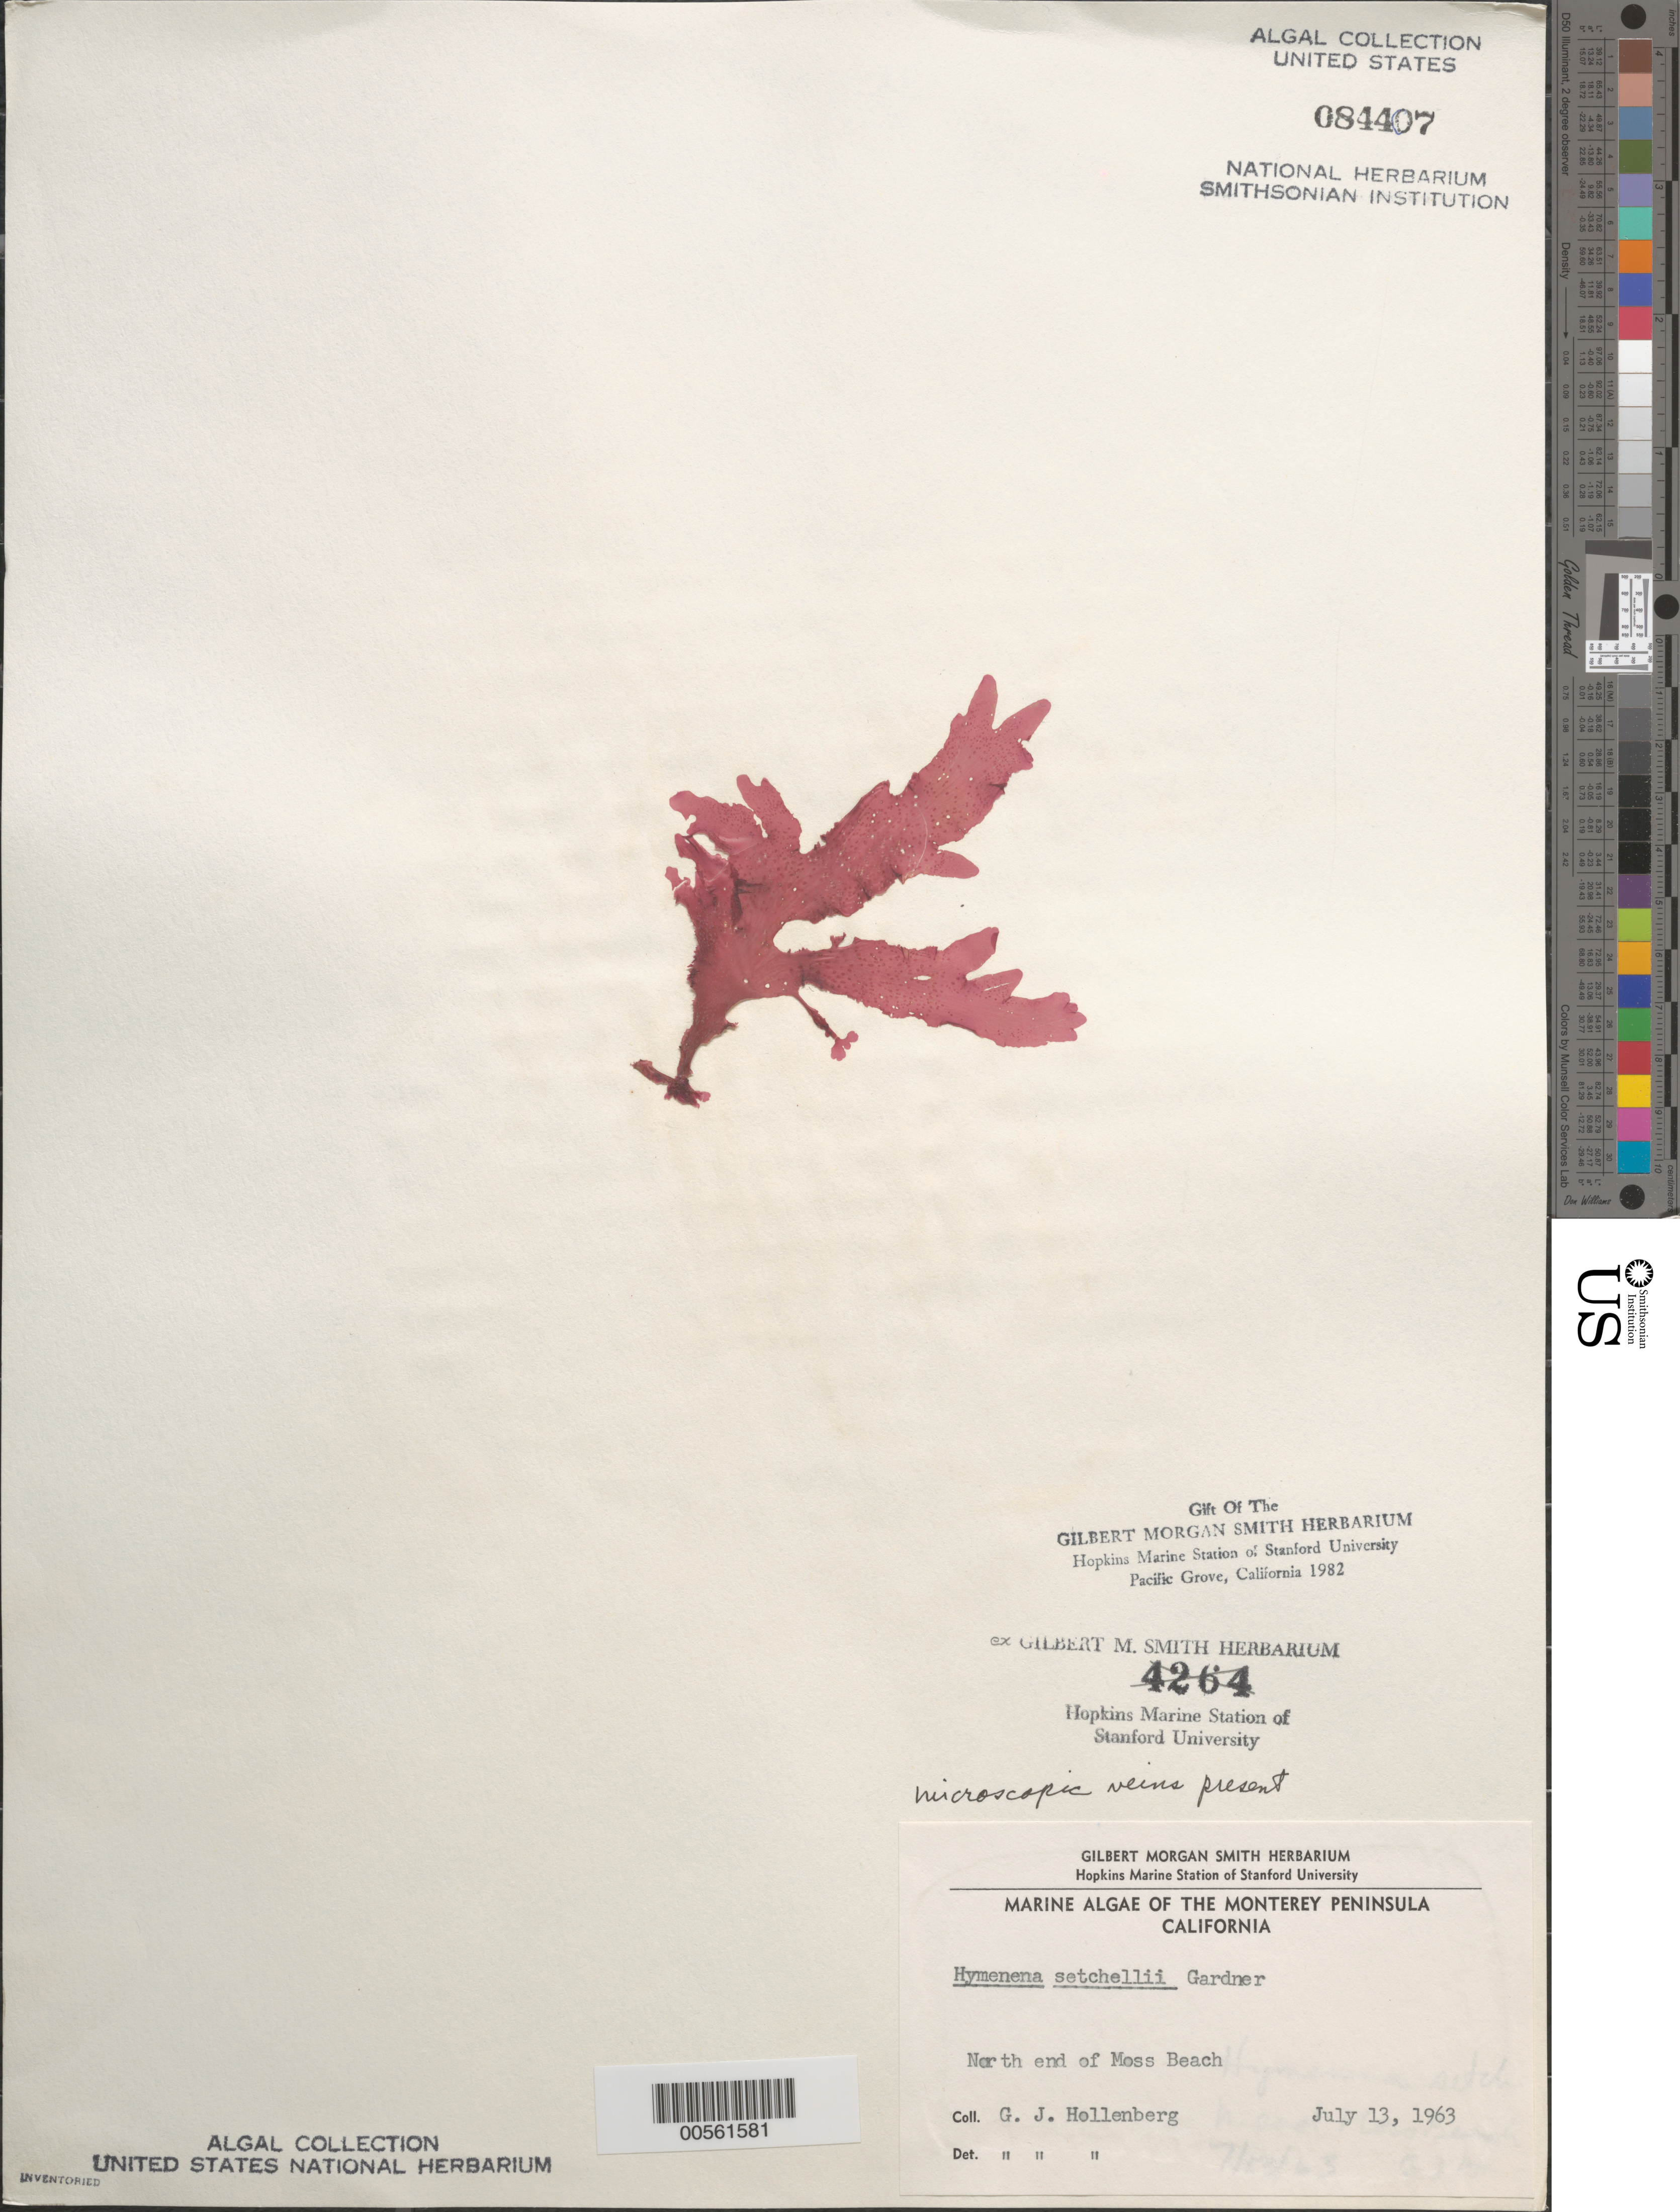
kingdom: Plantae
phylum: Rhodophyta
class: Florideophyceae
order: Ceramiales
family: Delesseriaceae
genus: Hymenena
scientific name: Hymenena setchellii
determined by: Hollenberg, George J.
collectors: G. Hollenberg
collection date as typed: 13 Jul 1963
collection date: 1963-07-13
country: United States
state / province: California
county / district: Monterey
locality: Moss Beach, north end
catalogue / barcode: US 84407